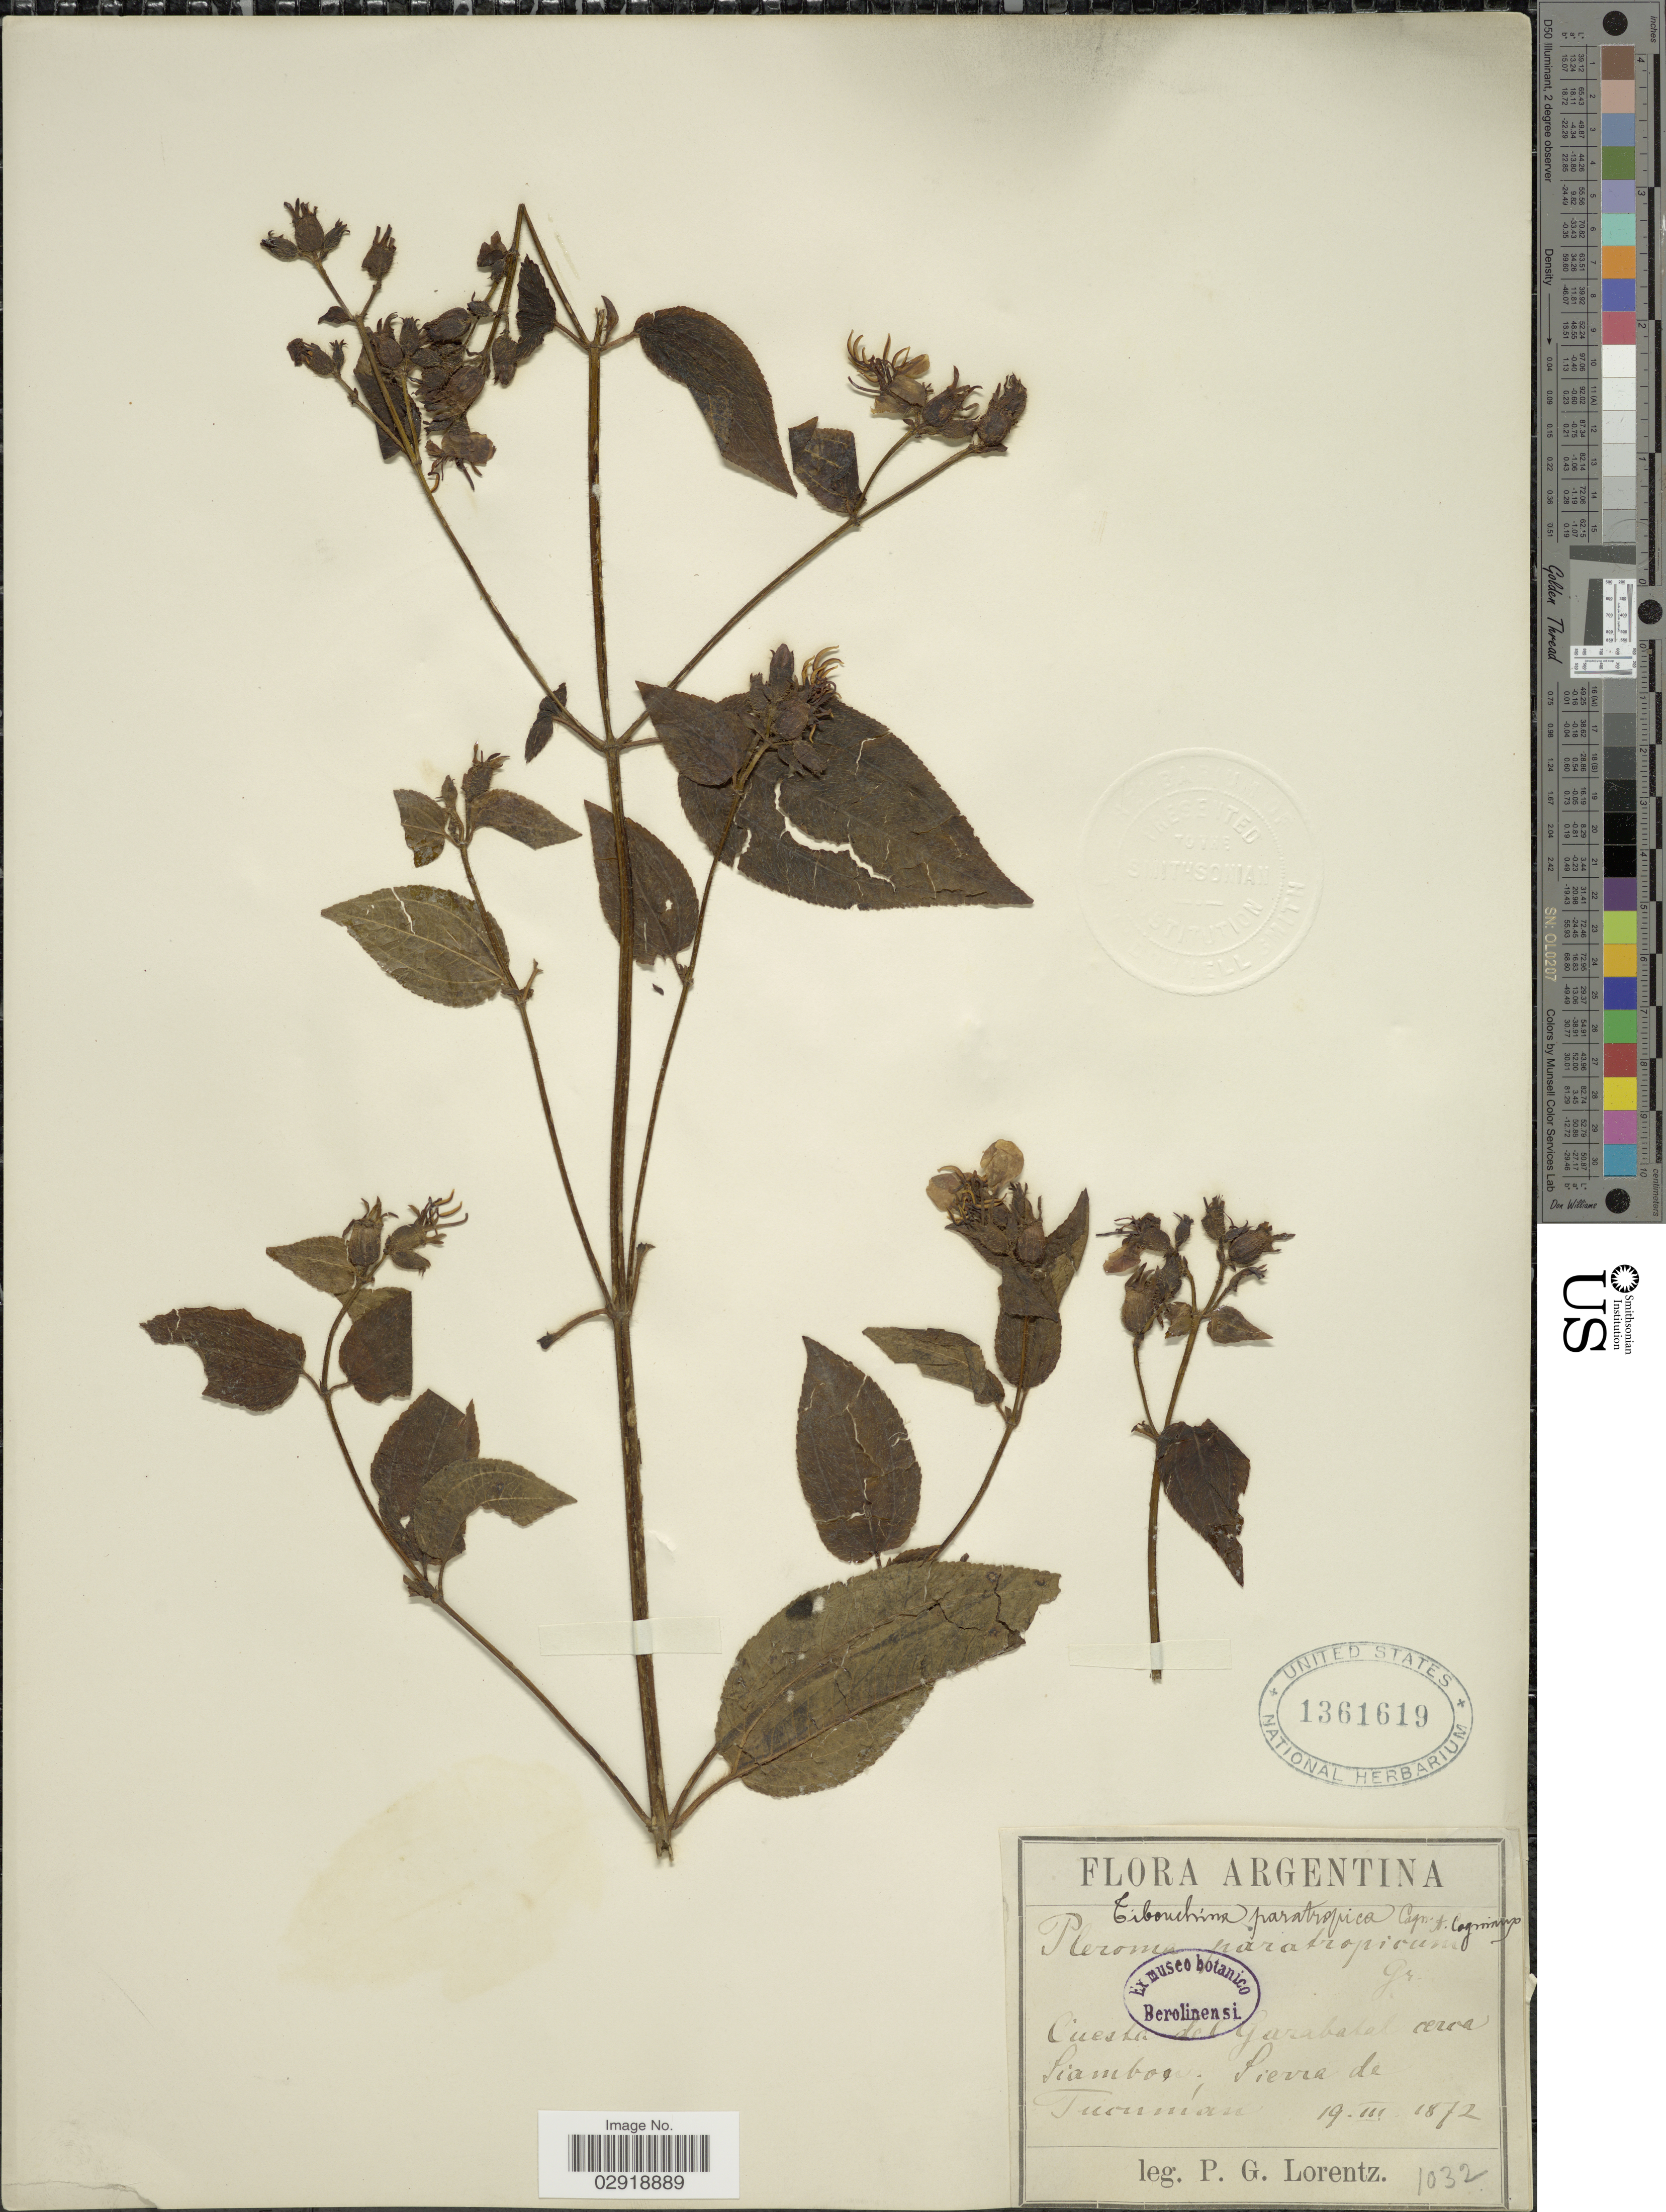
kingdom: Plantae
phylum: Tracheophyta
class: Magnoliopsida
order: Myrtales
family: Melastomataceae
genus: Chaetogastra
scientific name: Chaetogastra paratropica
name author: (Griseb.) P.J.F. Guim. & Michelang.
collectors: P. G. Lorentz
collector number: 1032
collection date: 1872-03-19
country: Argentina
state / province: Tucuman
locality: Cuesta del Garabatal cerca Siambon; Sierra de Tucuman.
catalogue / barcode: US 1361619